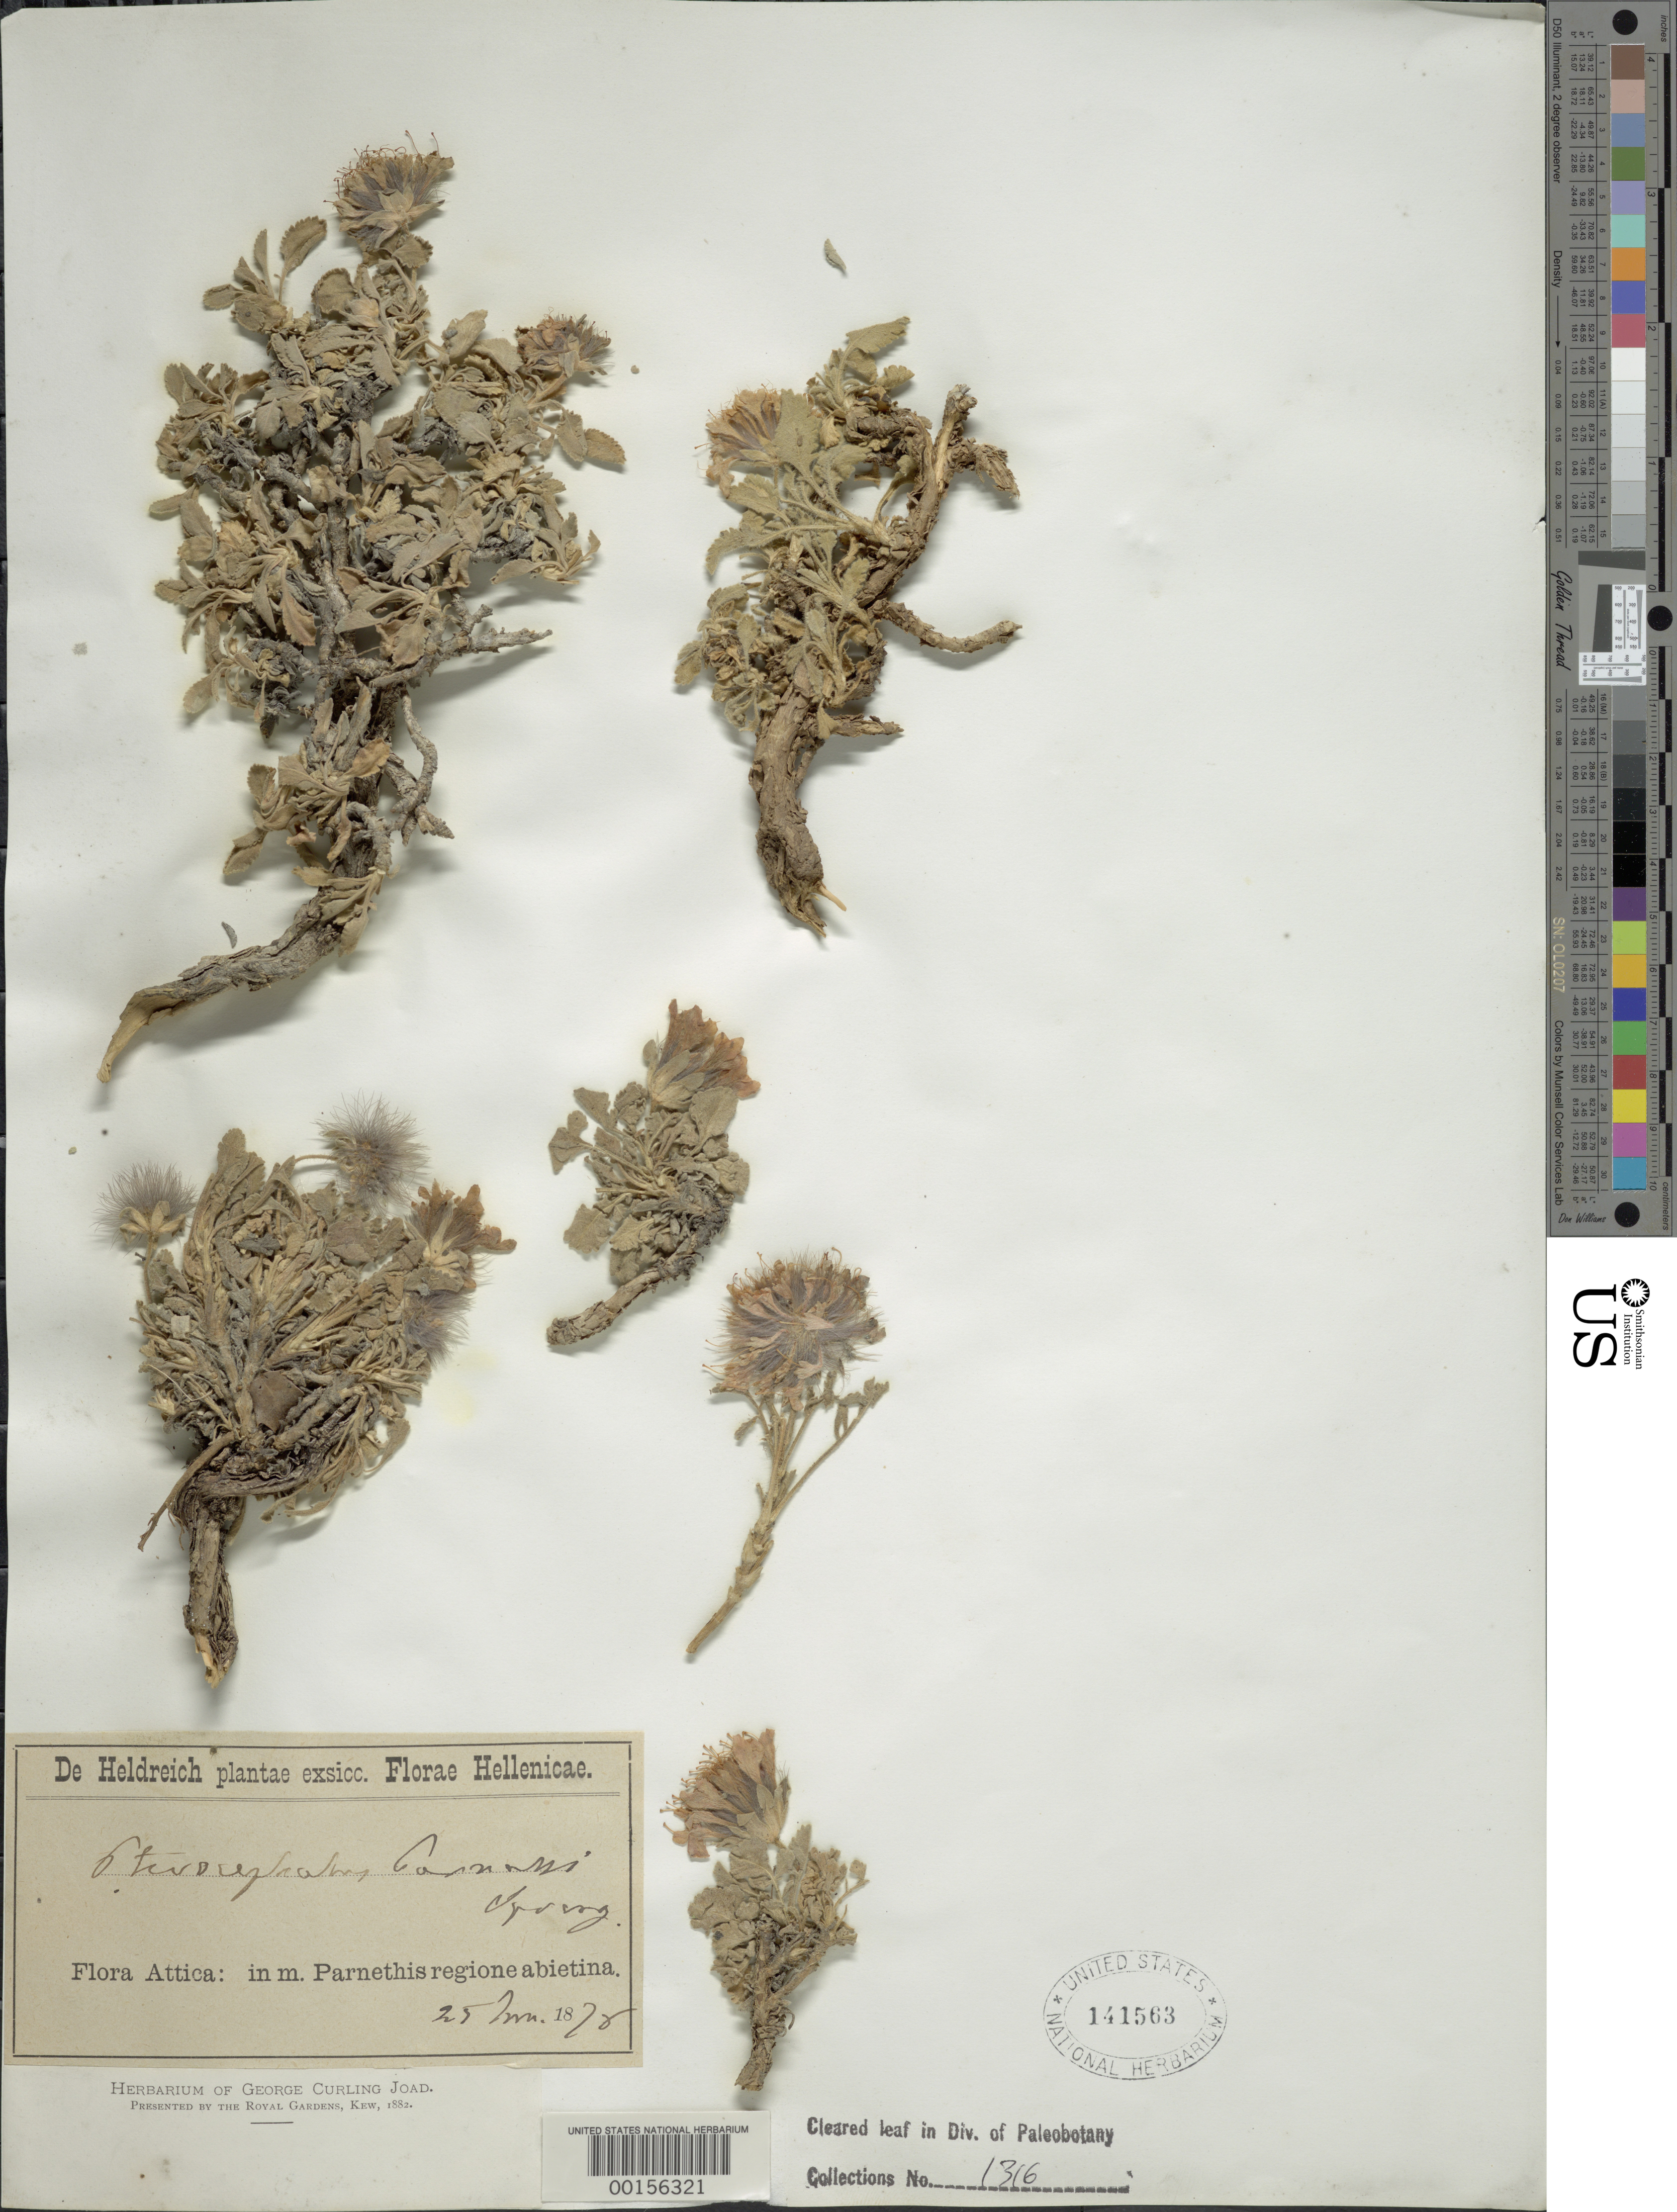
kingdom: Plantae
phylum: Tracheophyta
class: Magnoliopsida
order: Dipsacales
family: Caprifoliaceae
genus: Pterocephalus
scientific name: Pterocephalus parnassi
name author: Spreng.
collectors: -. de Heldreich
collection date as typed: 25 Jun 1878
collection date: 1878-06-25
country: Switzerland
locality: Attica. [Country: Greece (Attiki Region) or Switzerland?]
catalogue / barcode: US 141563